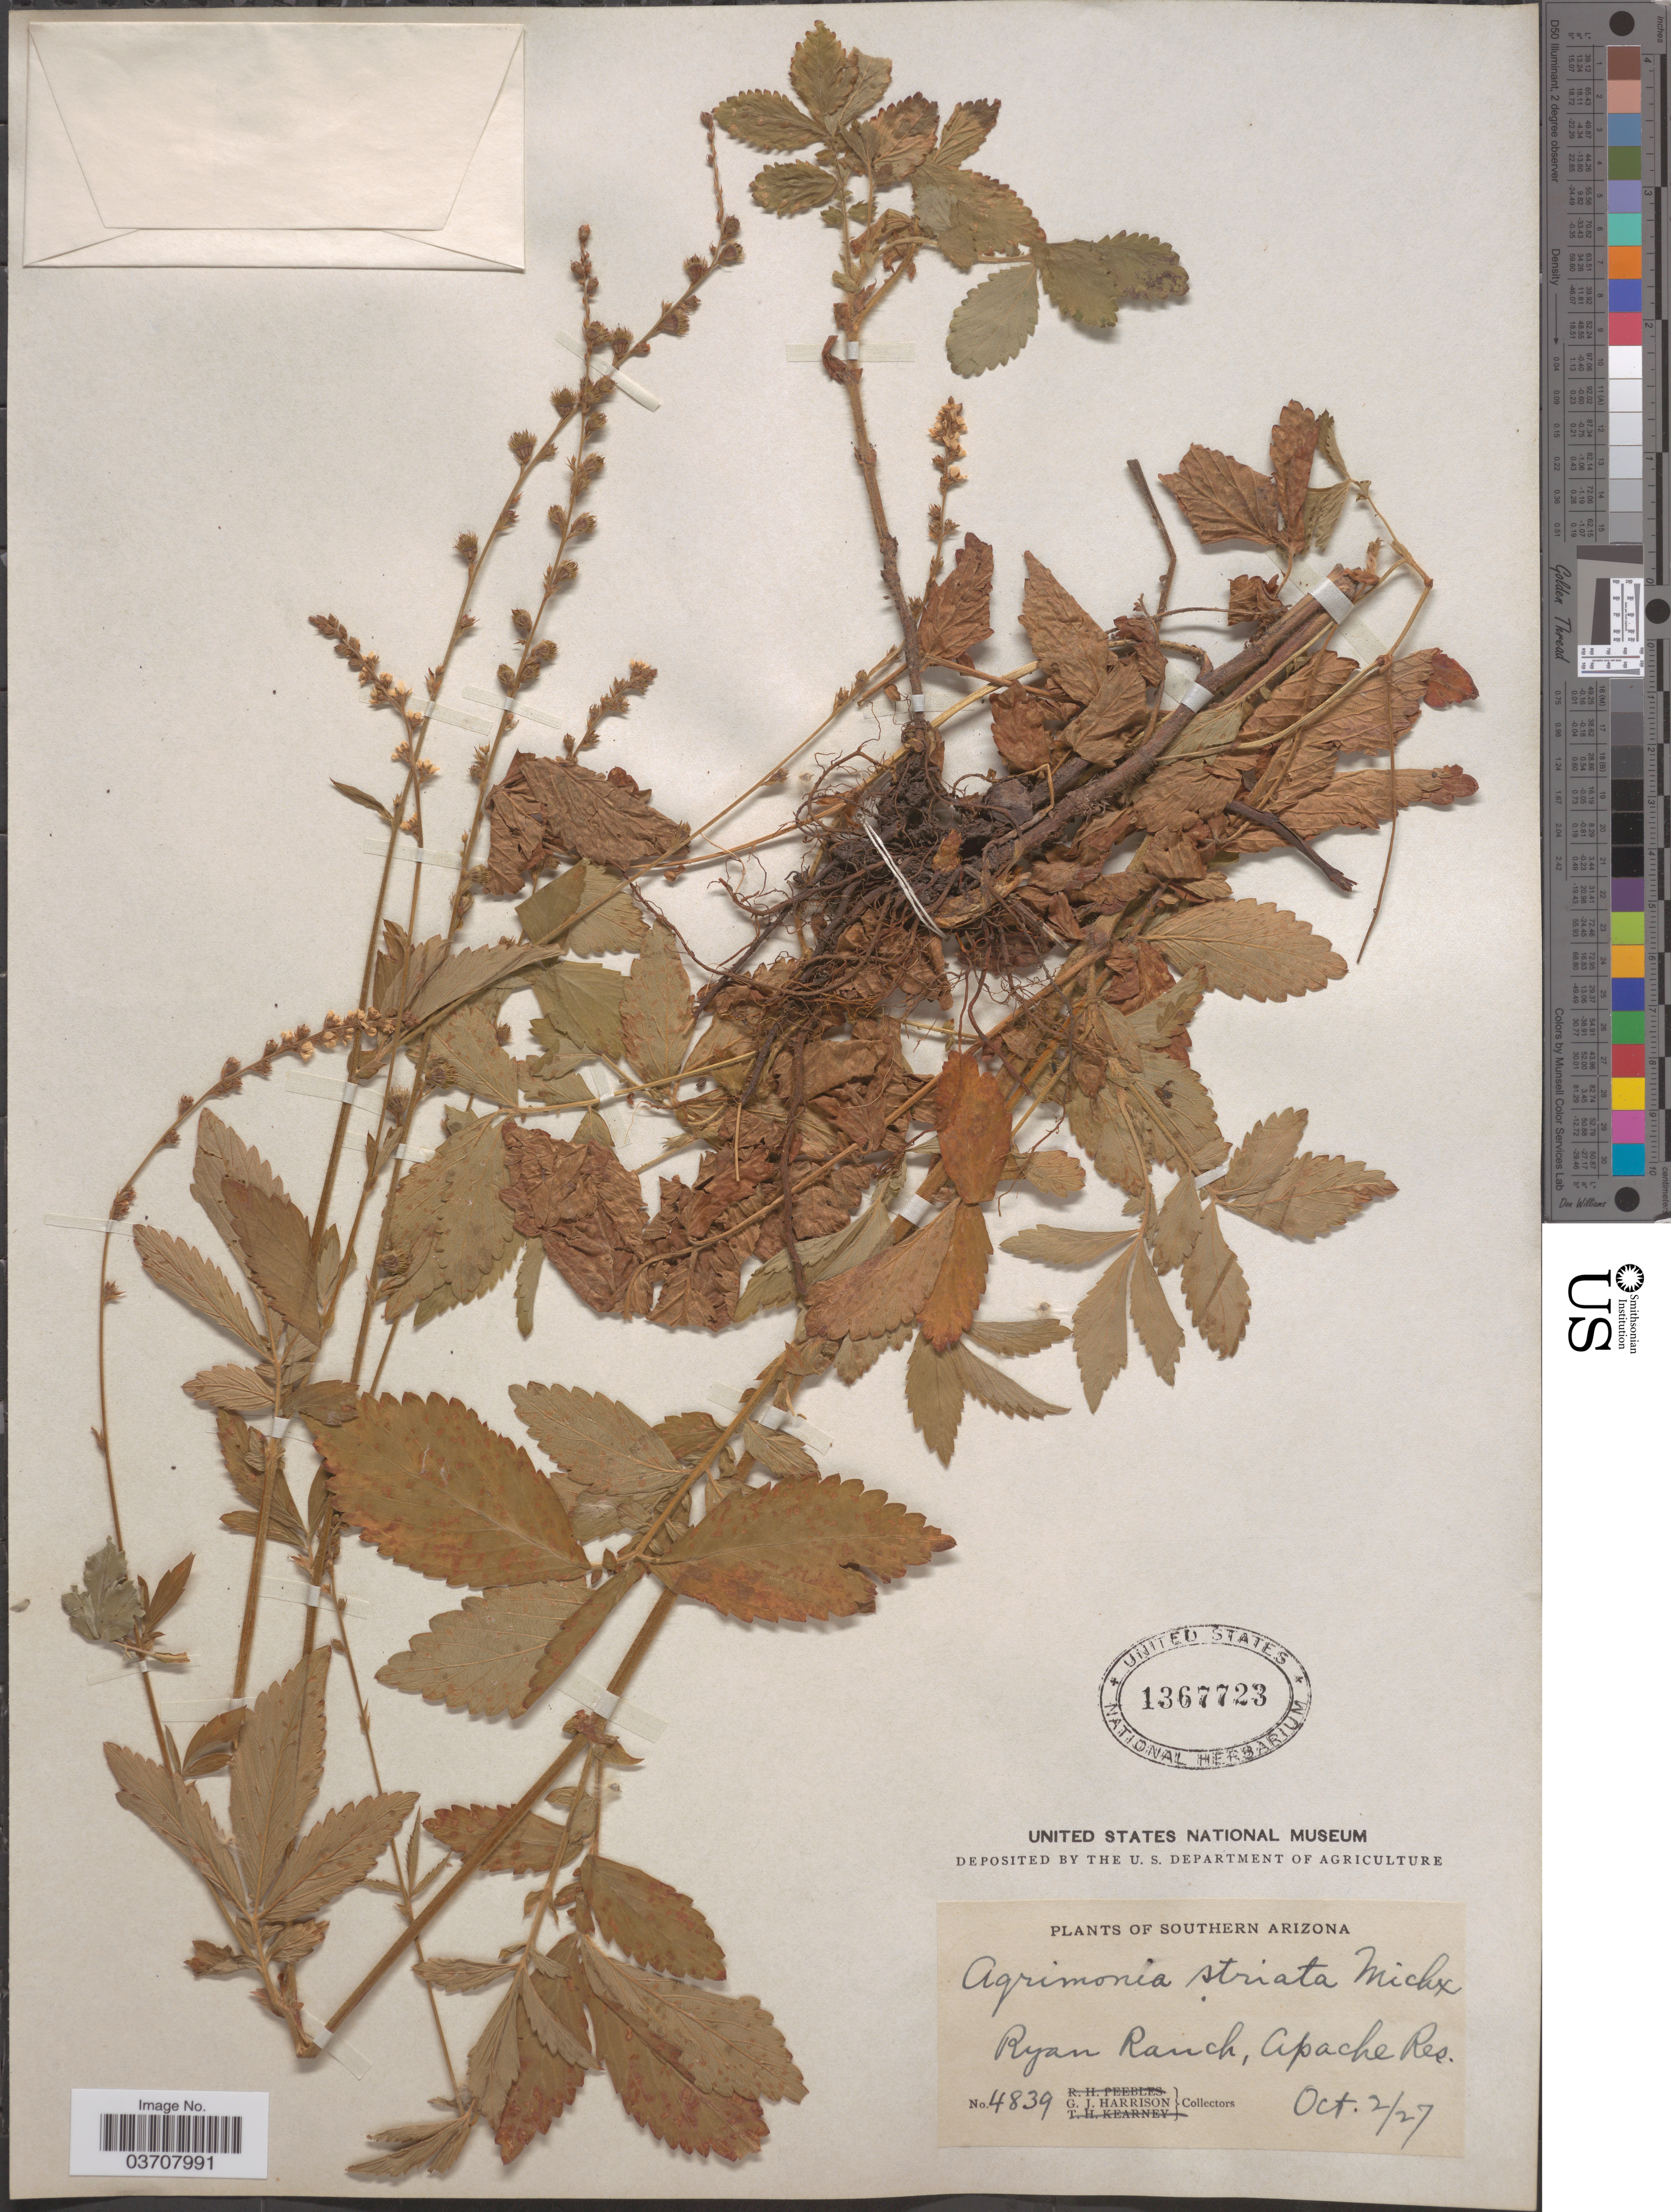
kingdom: Plantae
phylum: Tracheophyta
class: Magnoliopsida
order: Rosales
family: Rosaceae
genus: Agrimonia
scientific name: Agrimonia striata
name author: Michx.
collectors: G. J. Harrison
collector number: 4839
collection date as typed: Transcribed d/m/y: 2/10/27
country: United States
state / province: Arizona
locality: Southern Arizona. Ryan Ranch, Apache Res.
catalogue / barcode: US 1367723